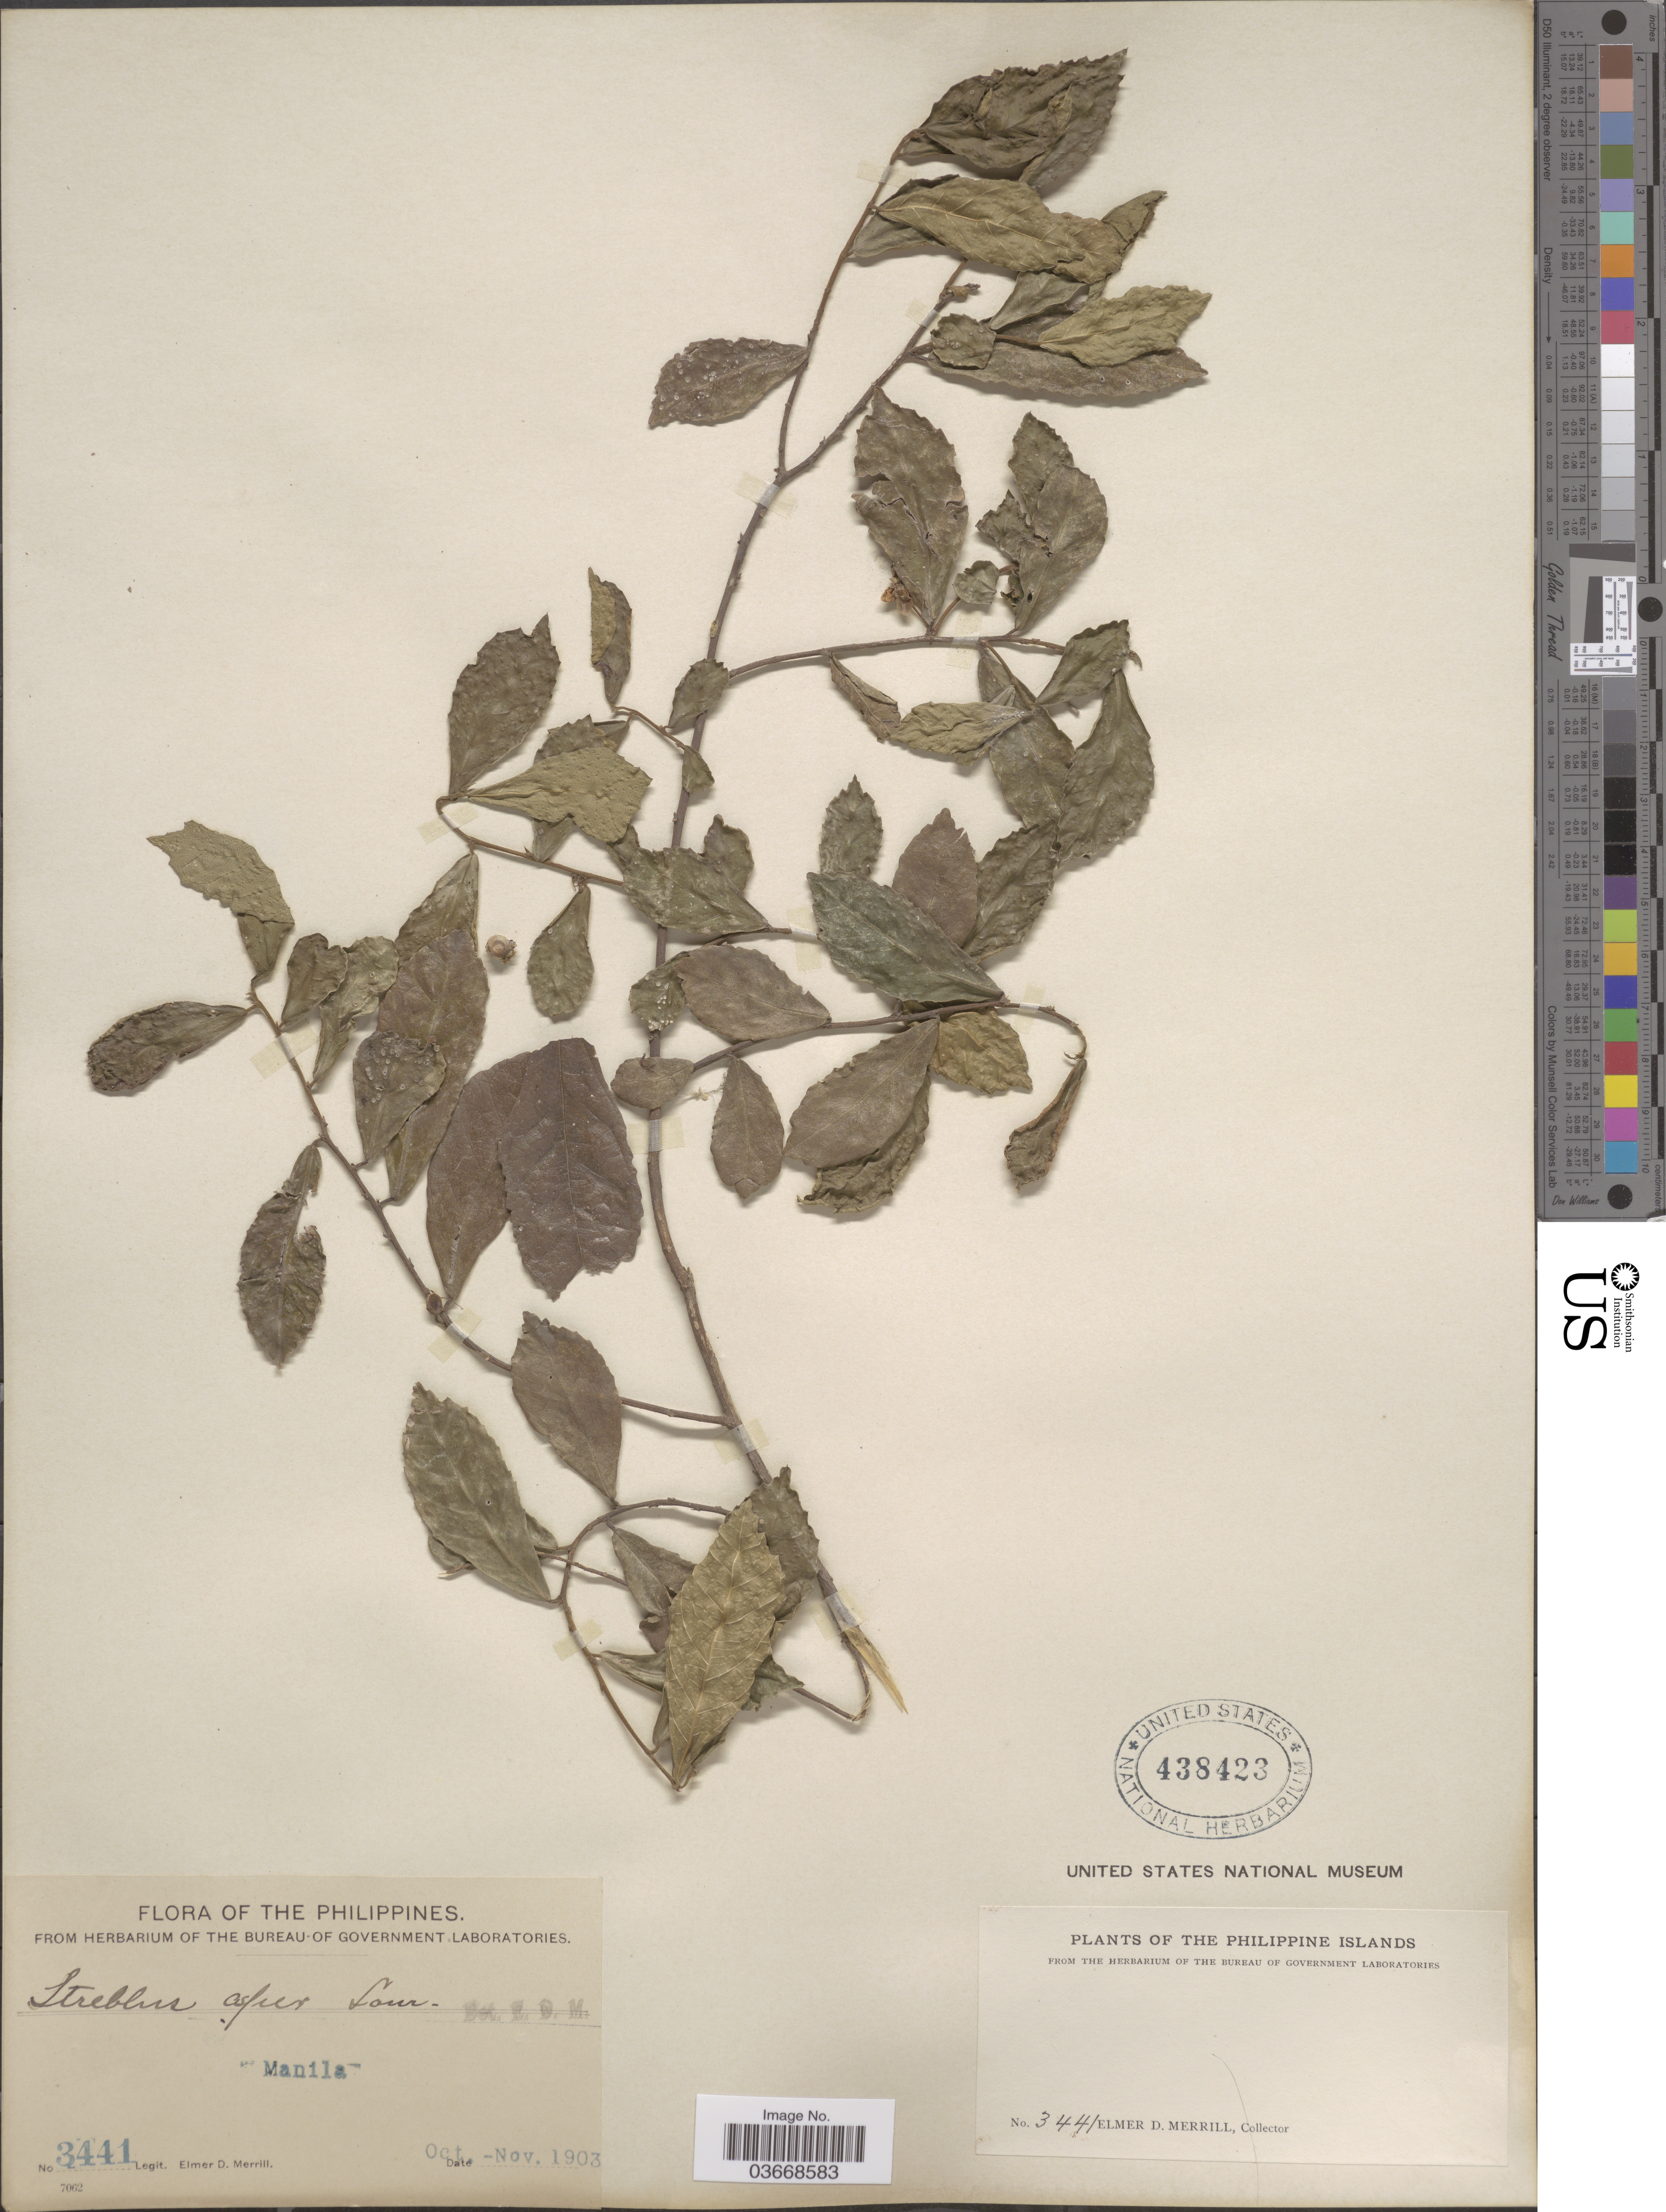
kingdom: Plantae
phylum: Tracheophyta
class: Magnoliopsida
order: Rosales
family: Moraceae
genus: Streblus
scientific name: Streblus asper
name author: Lour.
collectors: E. D. Merrill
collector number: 3441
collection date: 1903-10/1903-11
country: Philippines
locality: Manila.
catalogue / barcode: US 438423